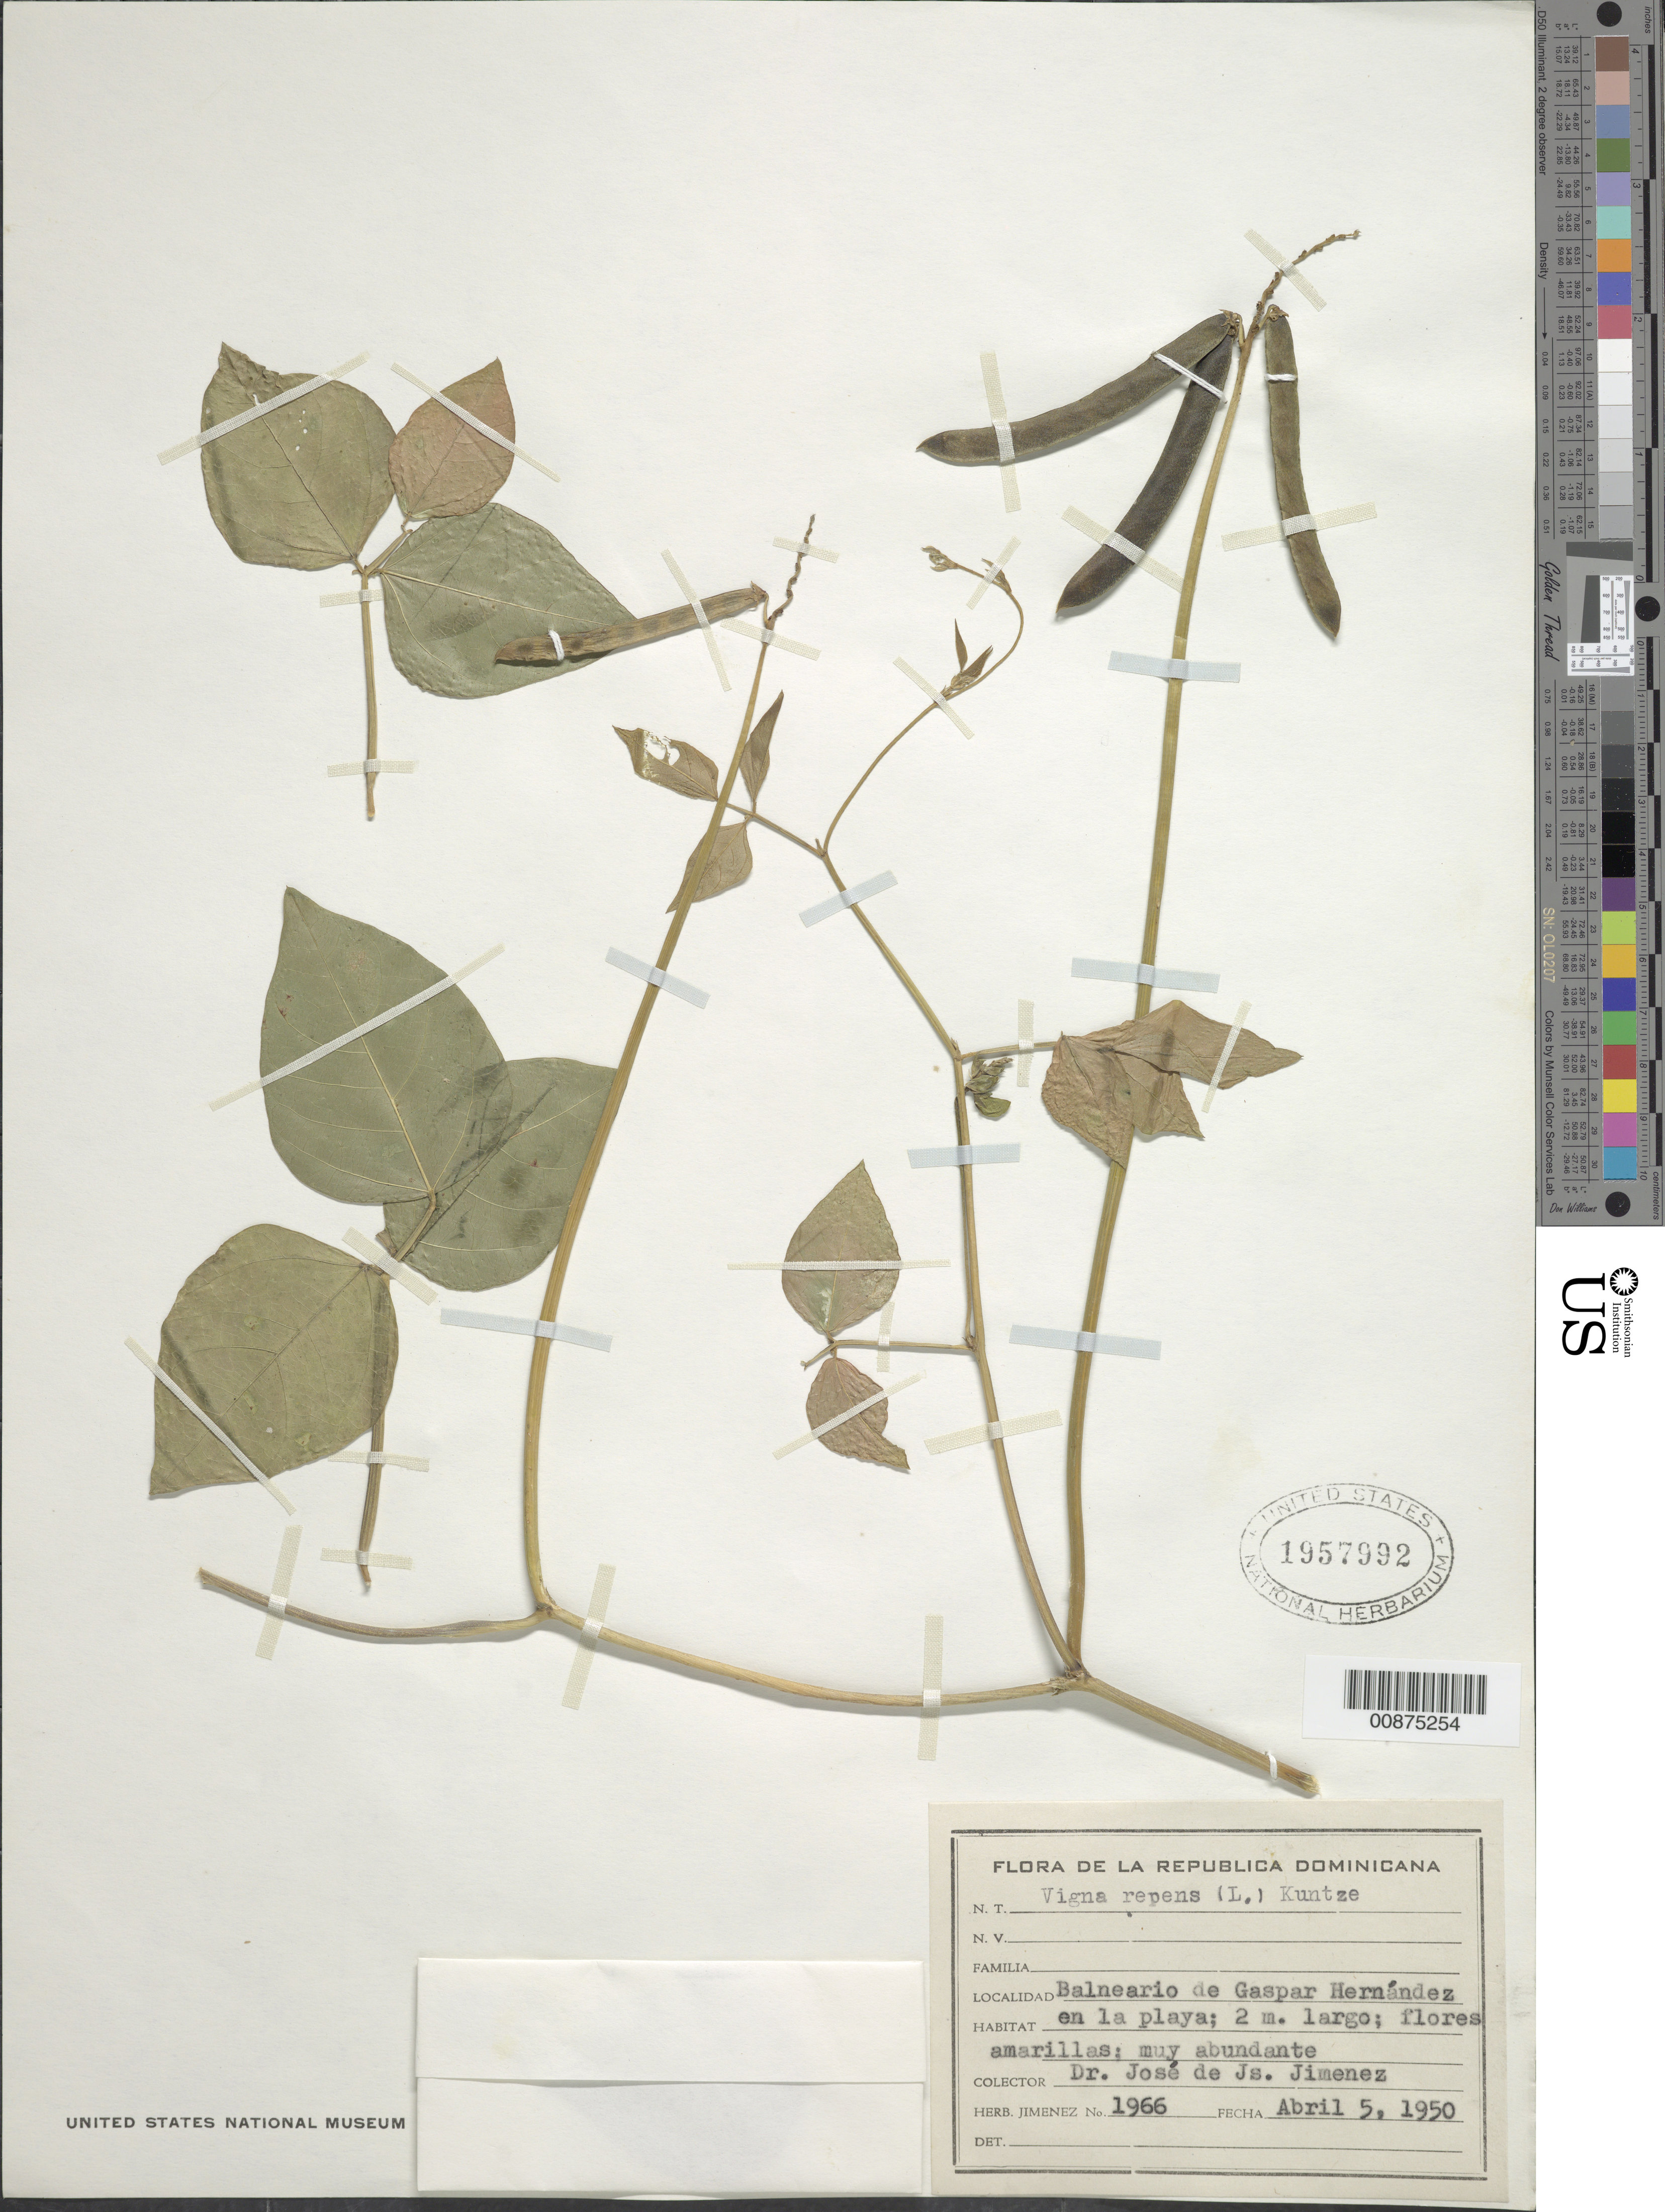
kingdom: Plantae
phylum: Tracheophyta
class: Magnoliopsida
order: Fabales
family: Fabaceae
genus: Vigna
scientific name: Vigna luteola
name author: (Jacq.) Benth.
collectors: J. J. Jiménez Almonte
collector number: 1966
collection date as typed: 05 Apr 1950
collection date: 1950-04-05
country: Dominican Republic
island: Hispaniola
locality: Balneario de Gaspar Hernández.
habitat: En la playa.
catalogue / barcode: US 1957992